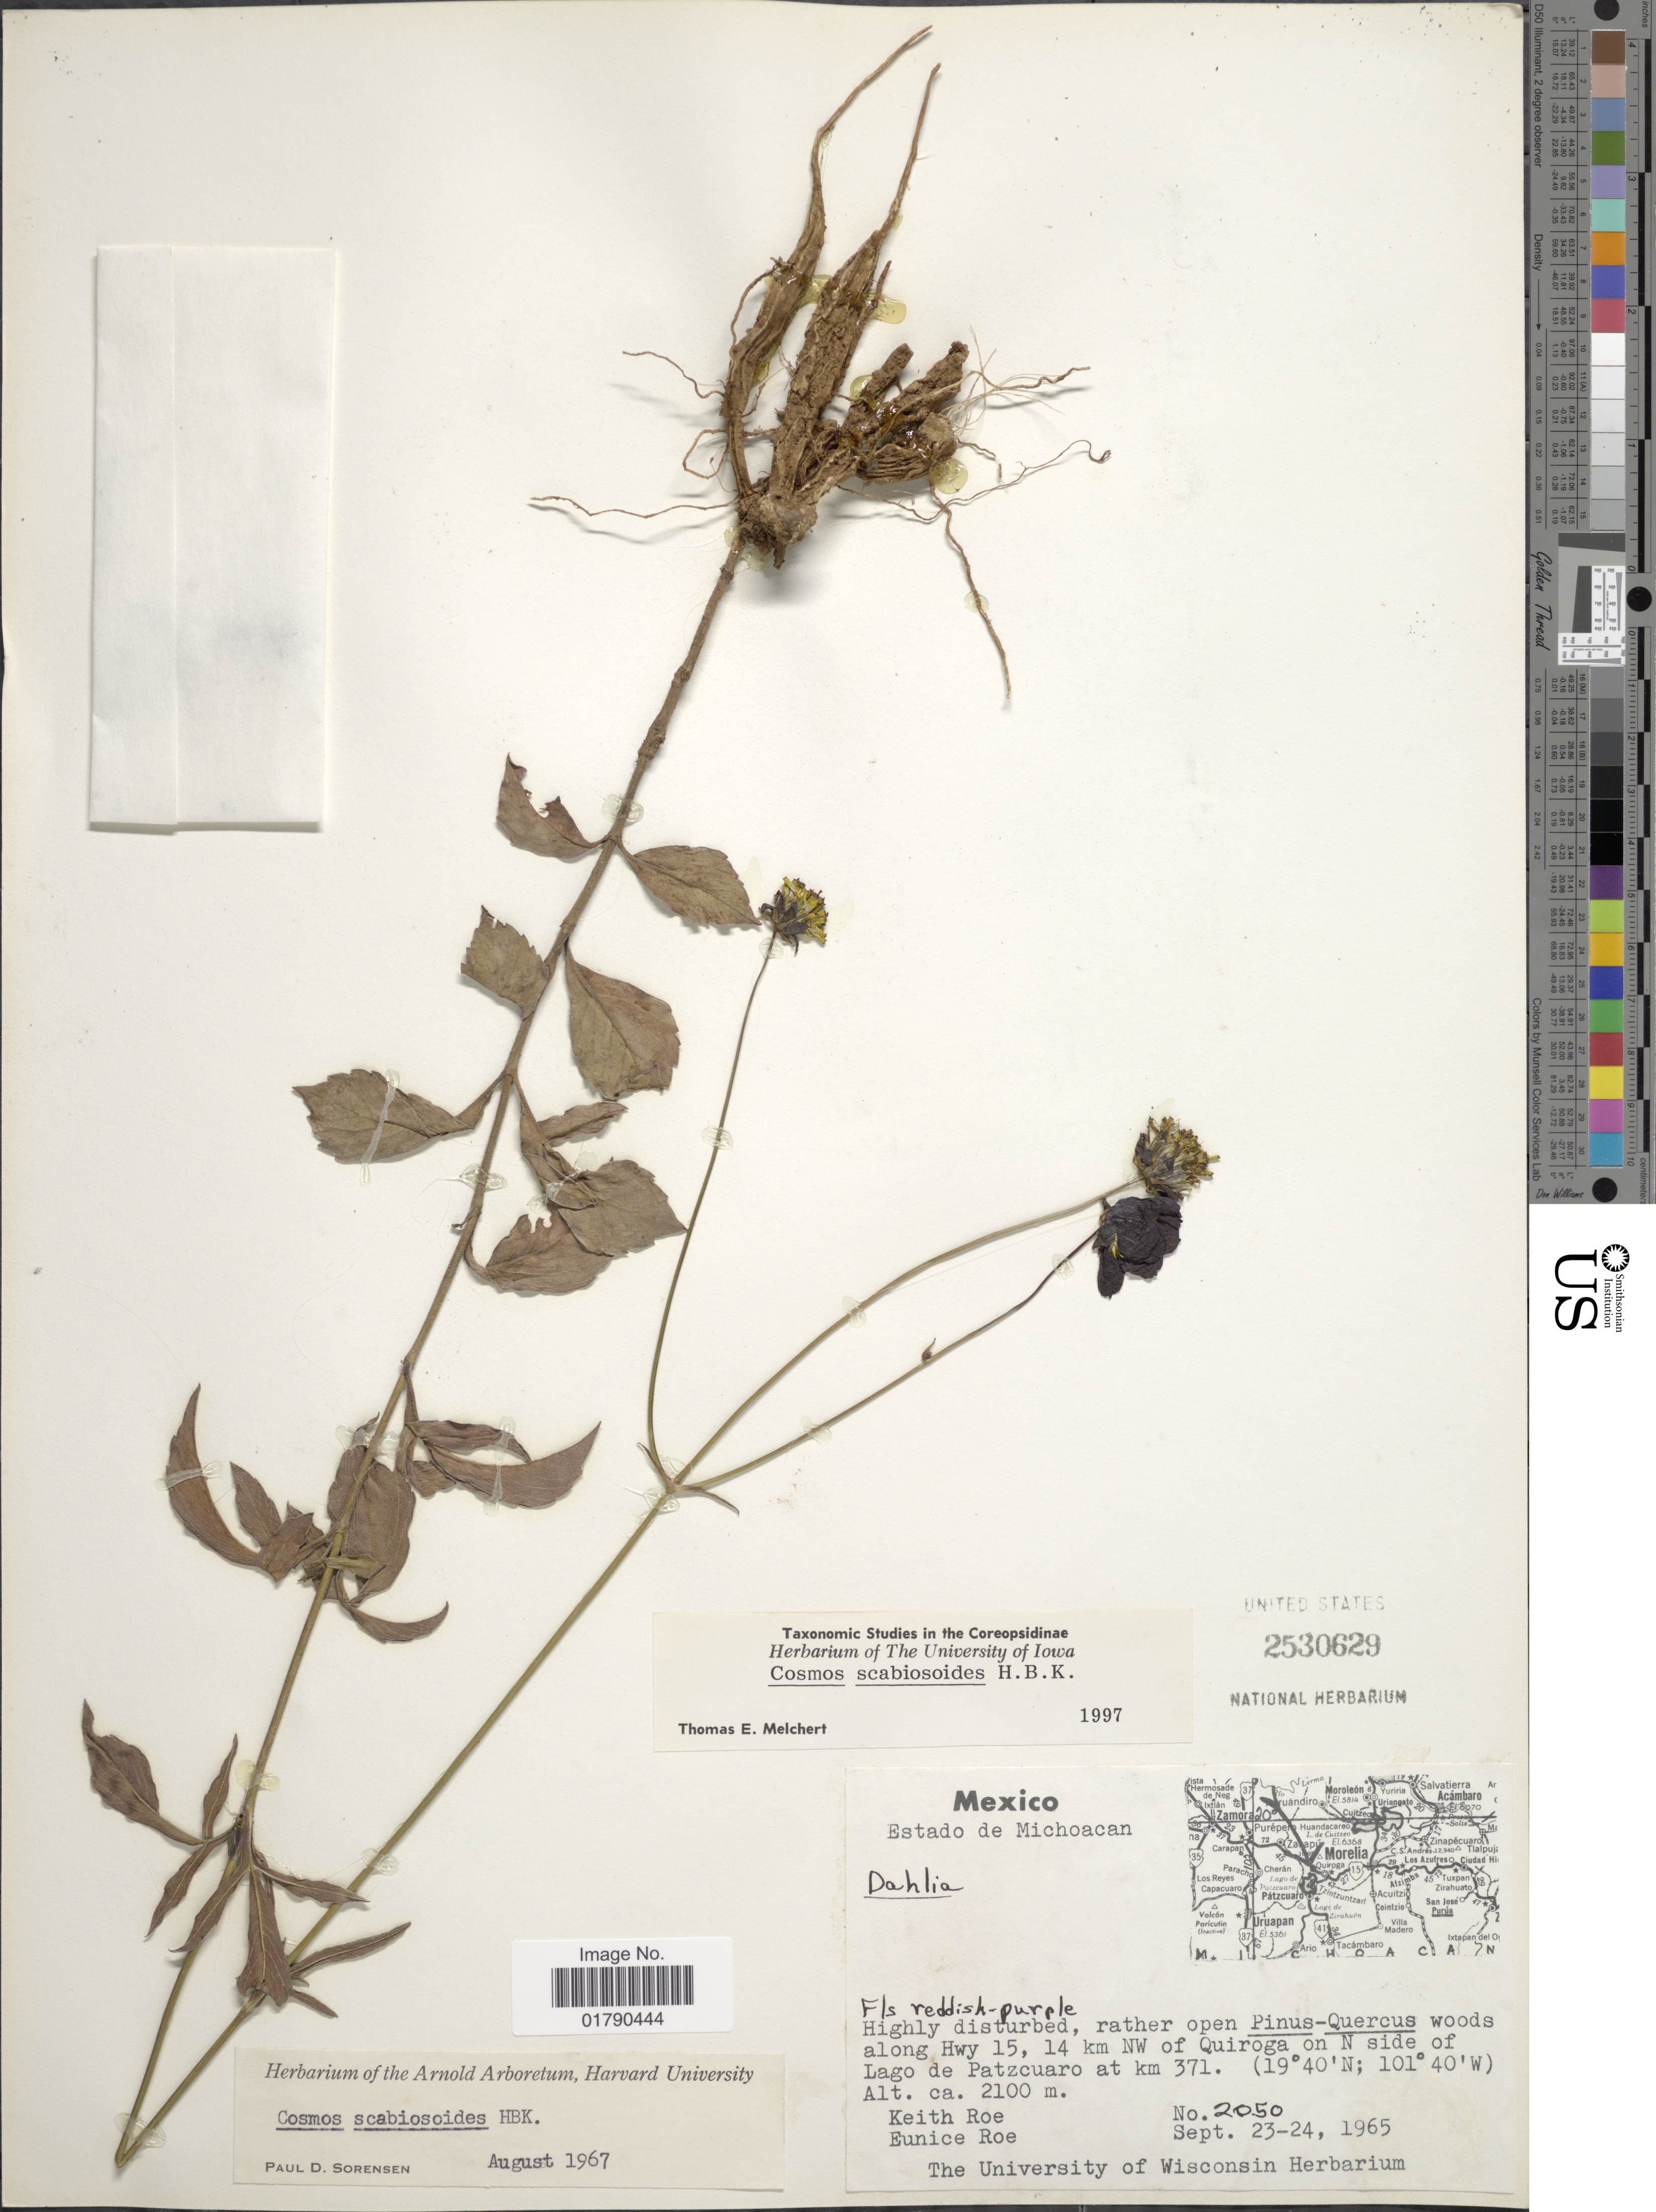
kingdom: Plantae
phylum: Tracheophyta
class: Magnoliopsida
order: Asterales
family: Asteraceae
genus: Cosmos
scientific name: Cosmos scabiosoides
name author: Kunth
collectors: K. E. Roe & E. Roe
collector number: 2050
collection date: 1965-09-23/1965-09-24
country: Mexico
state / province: Michoacán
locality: Along Hwy 15, 14 km NW of Quiroga on N side of Lago de Patzcuaro at km 371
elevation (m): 2100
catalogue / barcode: US 2530629